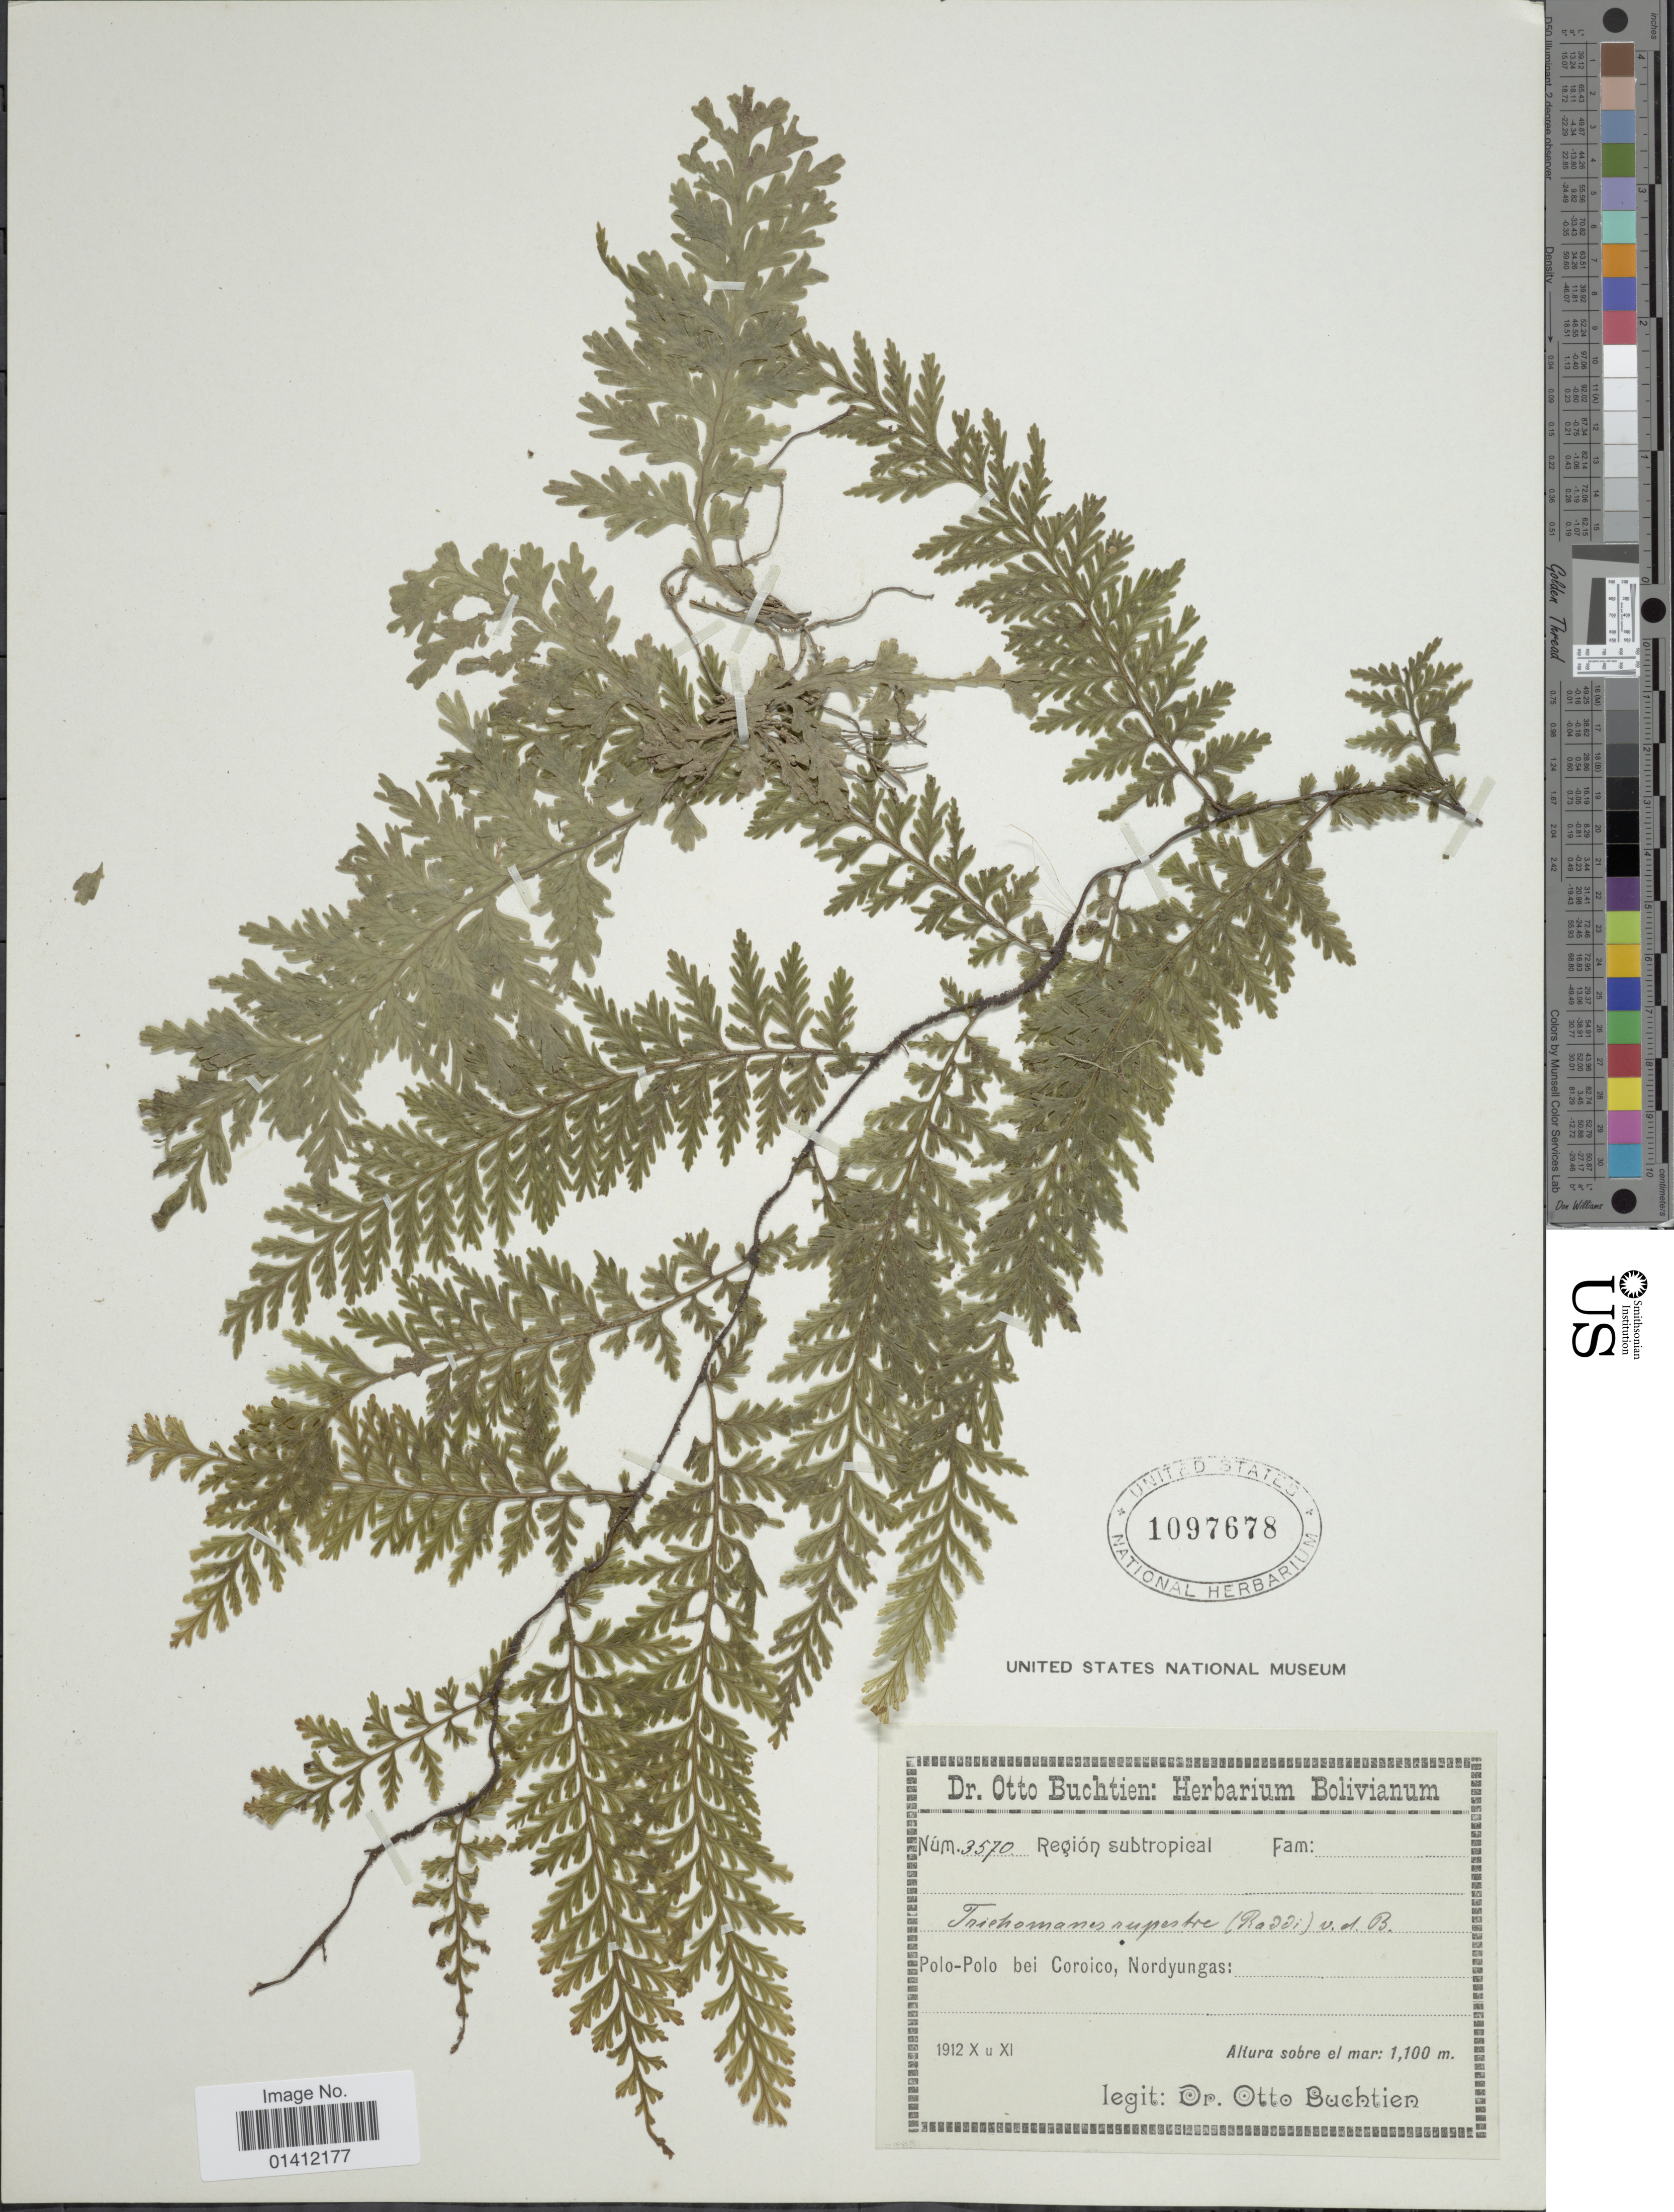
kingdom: Plantae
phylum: Tracheophyta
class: Polypodiopsida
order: Hymenophyllales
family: Hymenophyllaceae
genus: Vandenboschia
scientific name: Vandenboschia rupestris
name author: (Raddi) Ebihara & K. Iwats.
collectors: O. Buchtien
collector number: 3570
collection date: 1912-10/1912-11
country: Bolivia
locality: Polo-Polo bei Coroico, Nordyungas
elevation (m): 1100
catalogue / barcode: US 1097678